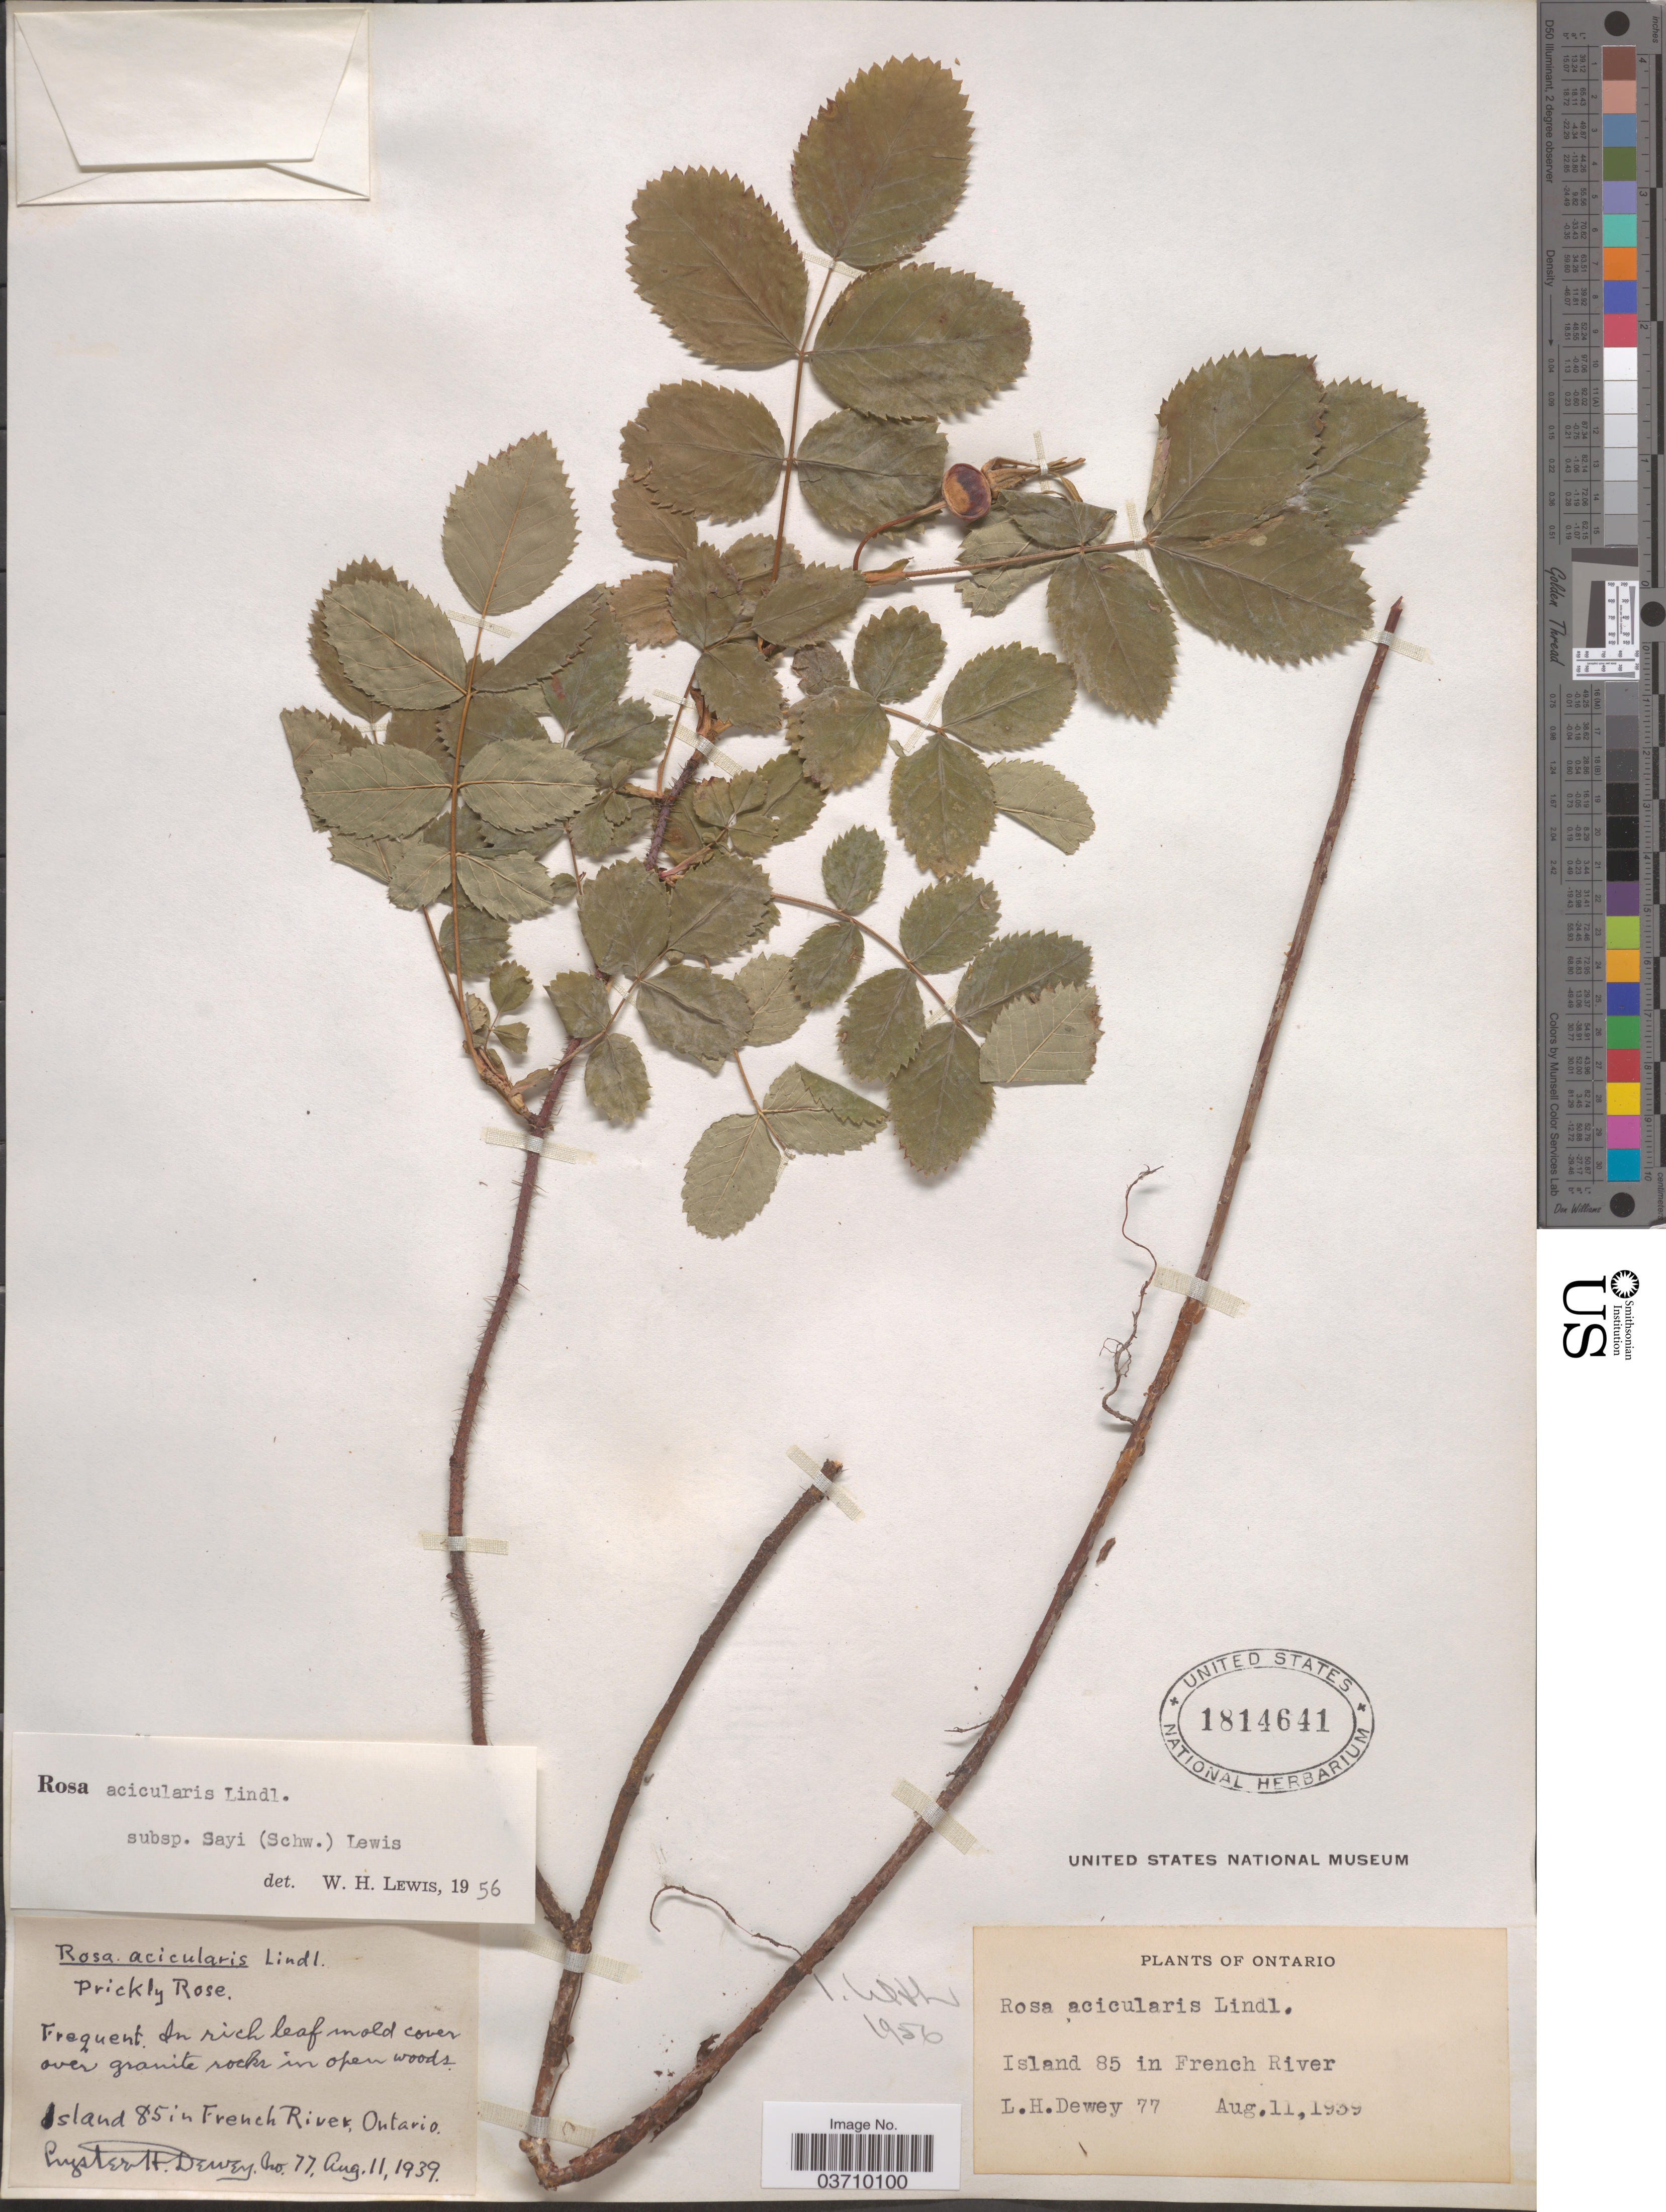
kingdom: Plantae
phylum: Tracheophyta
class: Magnoliopsida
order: Rosales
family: Rosaceae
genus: Rosa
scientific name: Rosa acicularis var. sayi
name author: (Schwein.) Rehder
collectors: L. H. Dewey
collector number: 77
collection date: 1939-08-11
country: Canada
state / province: Ontario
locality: Island 85 in French River.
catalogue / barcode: US 1814641